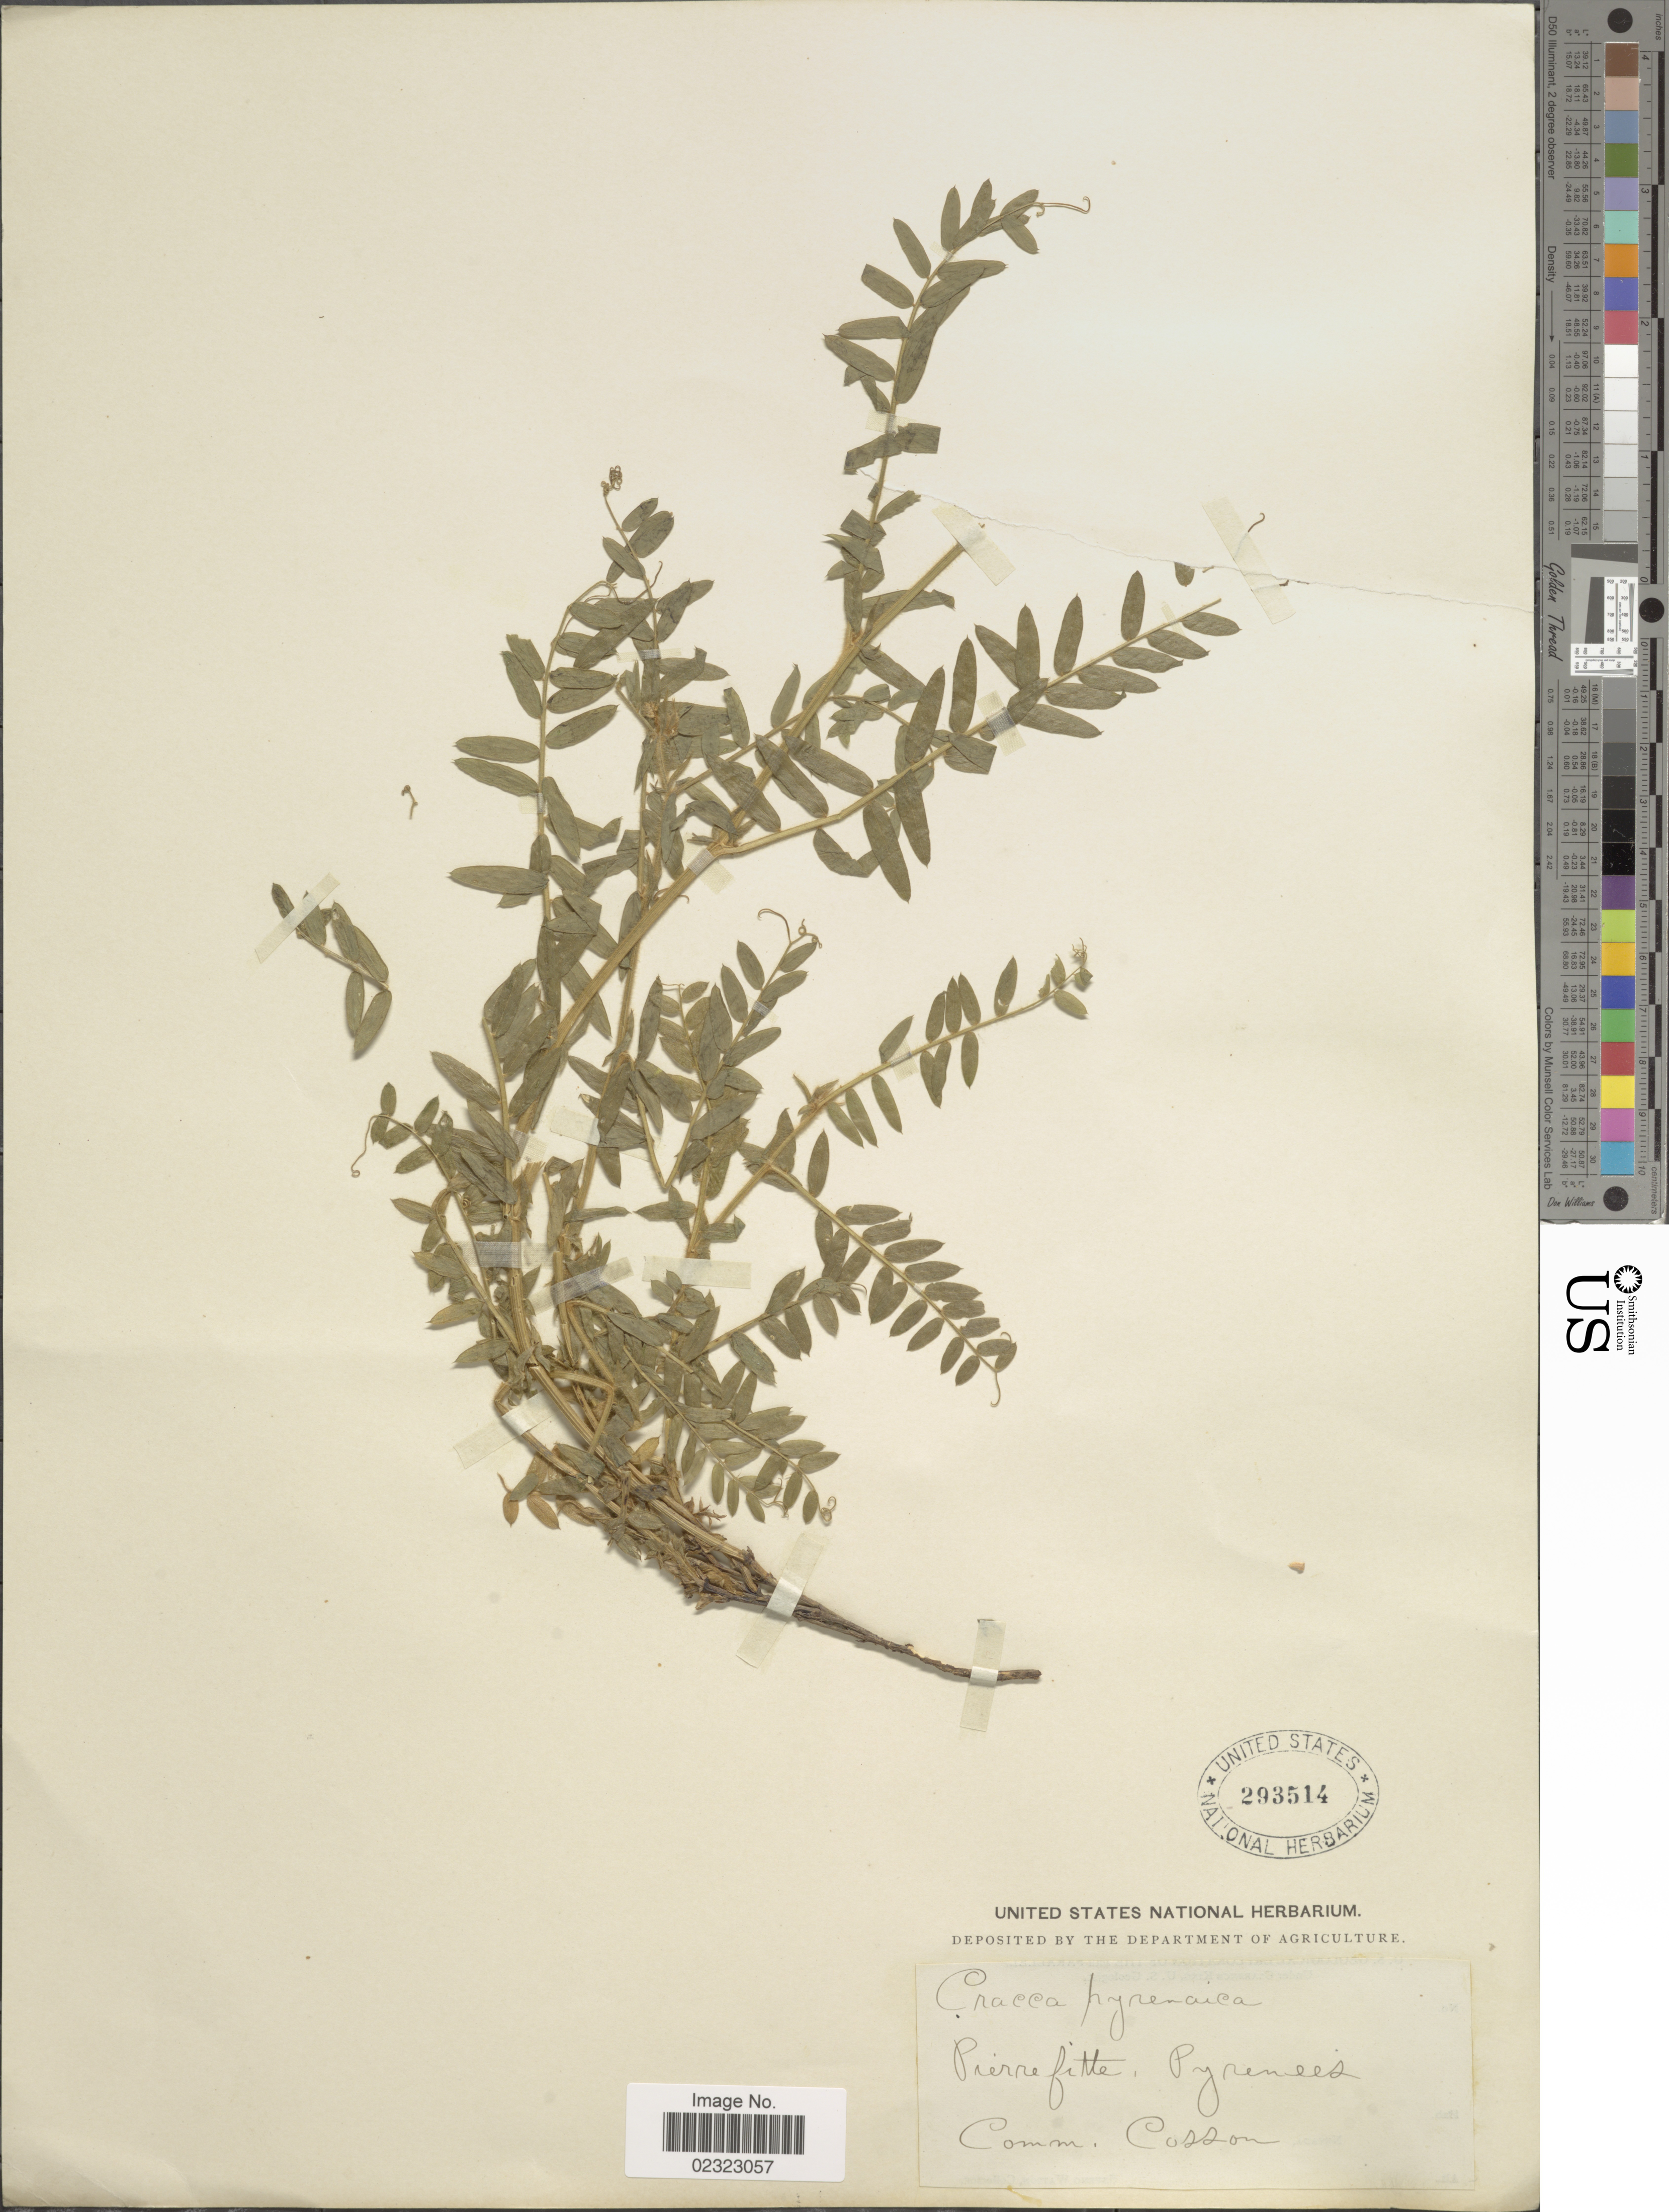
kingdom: Plantae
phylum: Tracheophyta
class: Magnoliopsida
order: Fabales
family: Fabaceae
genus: Cracca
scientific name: Cracca pyrenaica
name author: Gren. ex Rouy & Foucaud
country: France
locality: Pierrefitte. Pyrenees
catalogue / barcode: US 293514